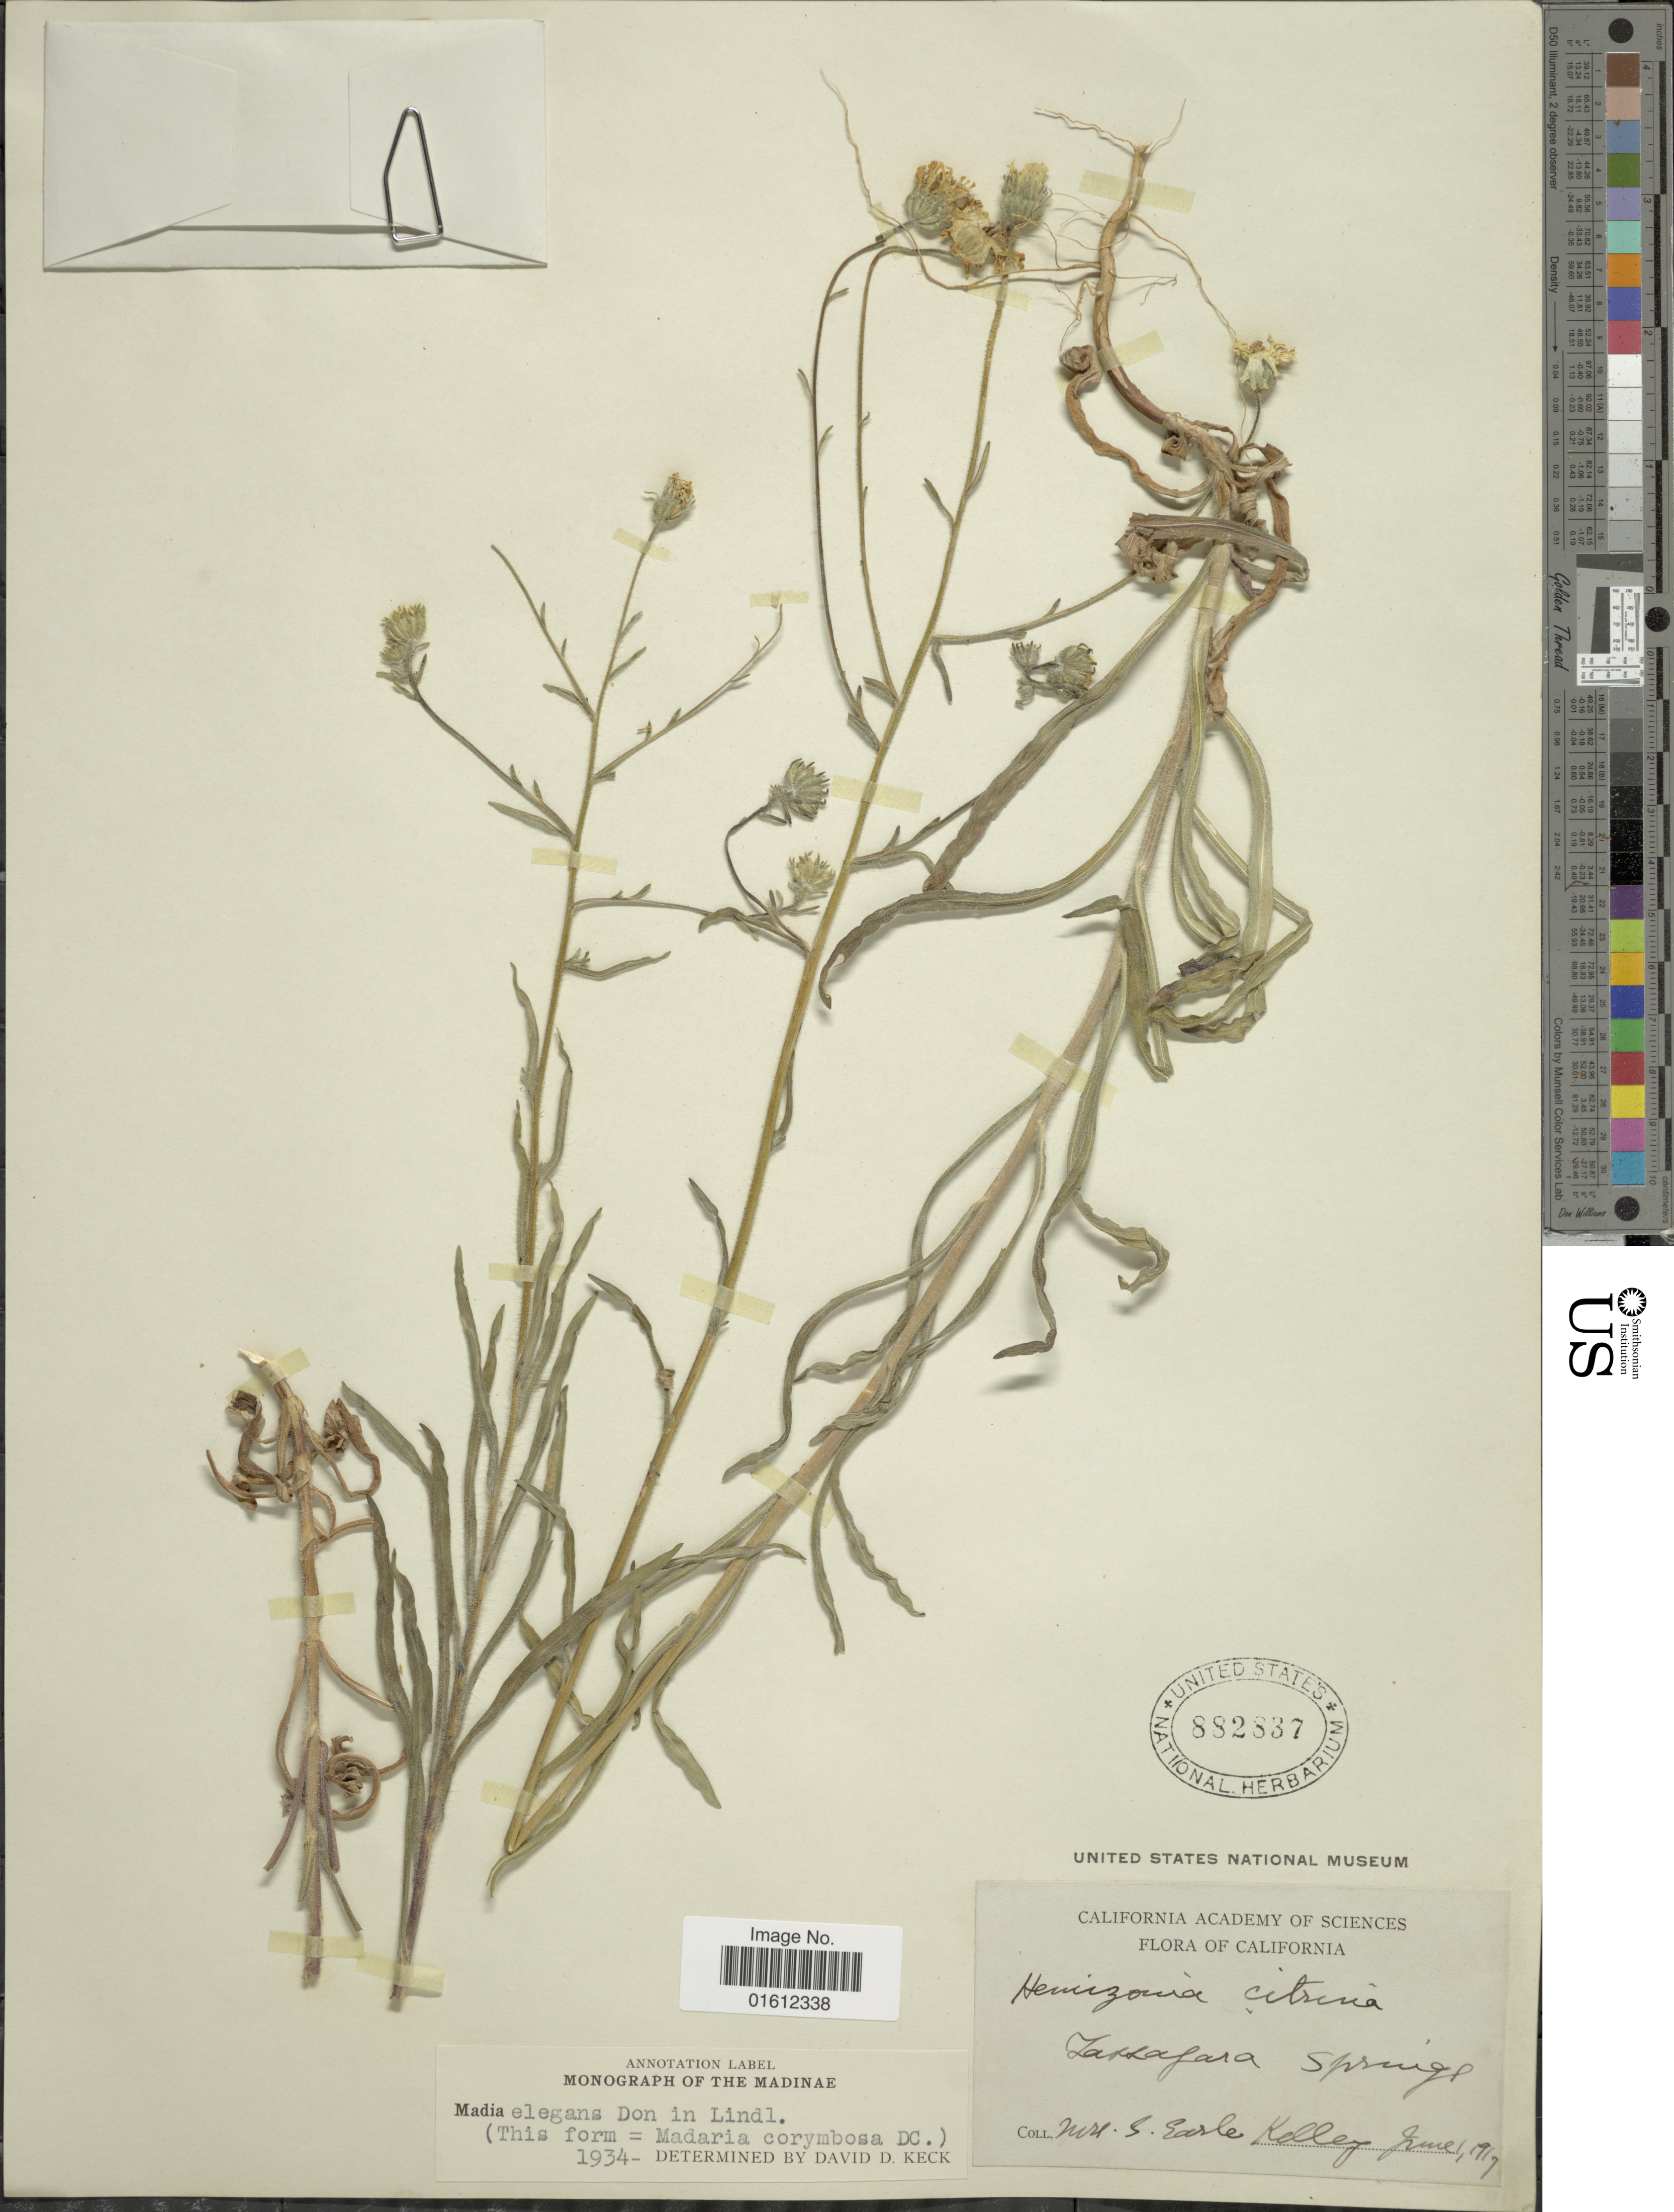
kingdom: Plantae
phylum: Tracheophyta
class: Magnoliopsida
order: Asterales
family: Asteraceae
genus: Madia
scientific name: Madia elegans subsp. elegans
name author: D. Don ex Lindl.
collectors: S. Kelley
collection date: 1917-06-01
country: United States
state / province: California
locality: Zallafara Springs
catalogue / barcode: US 882837